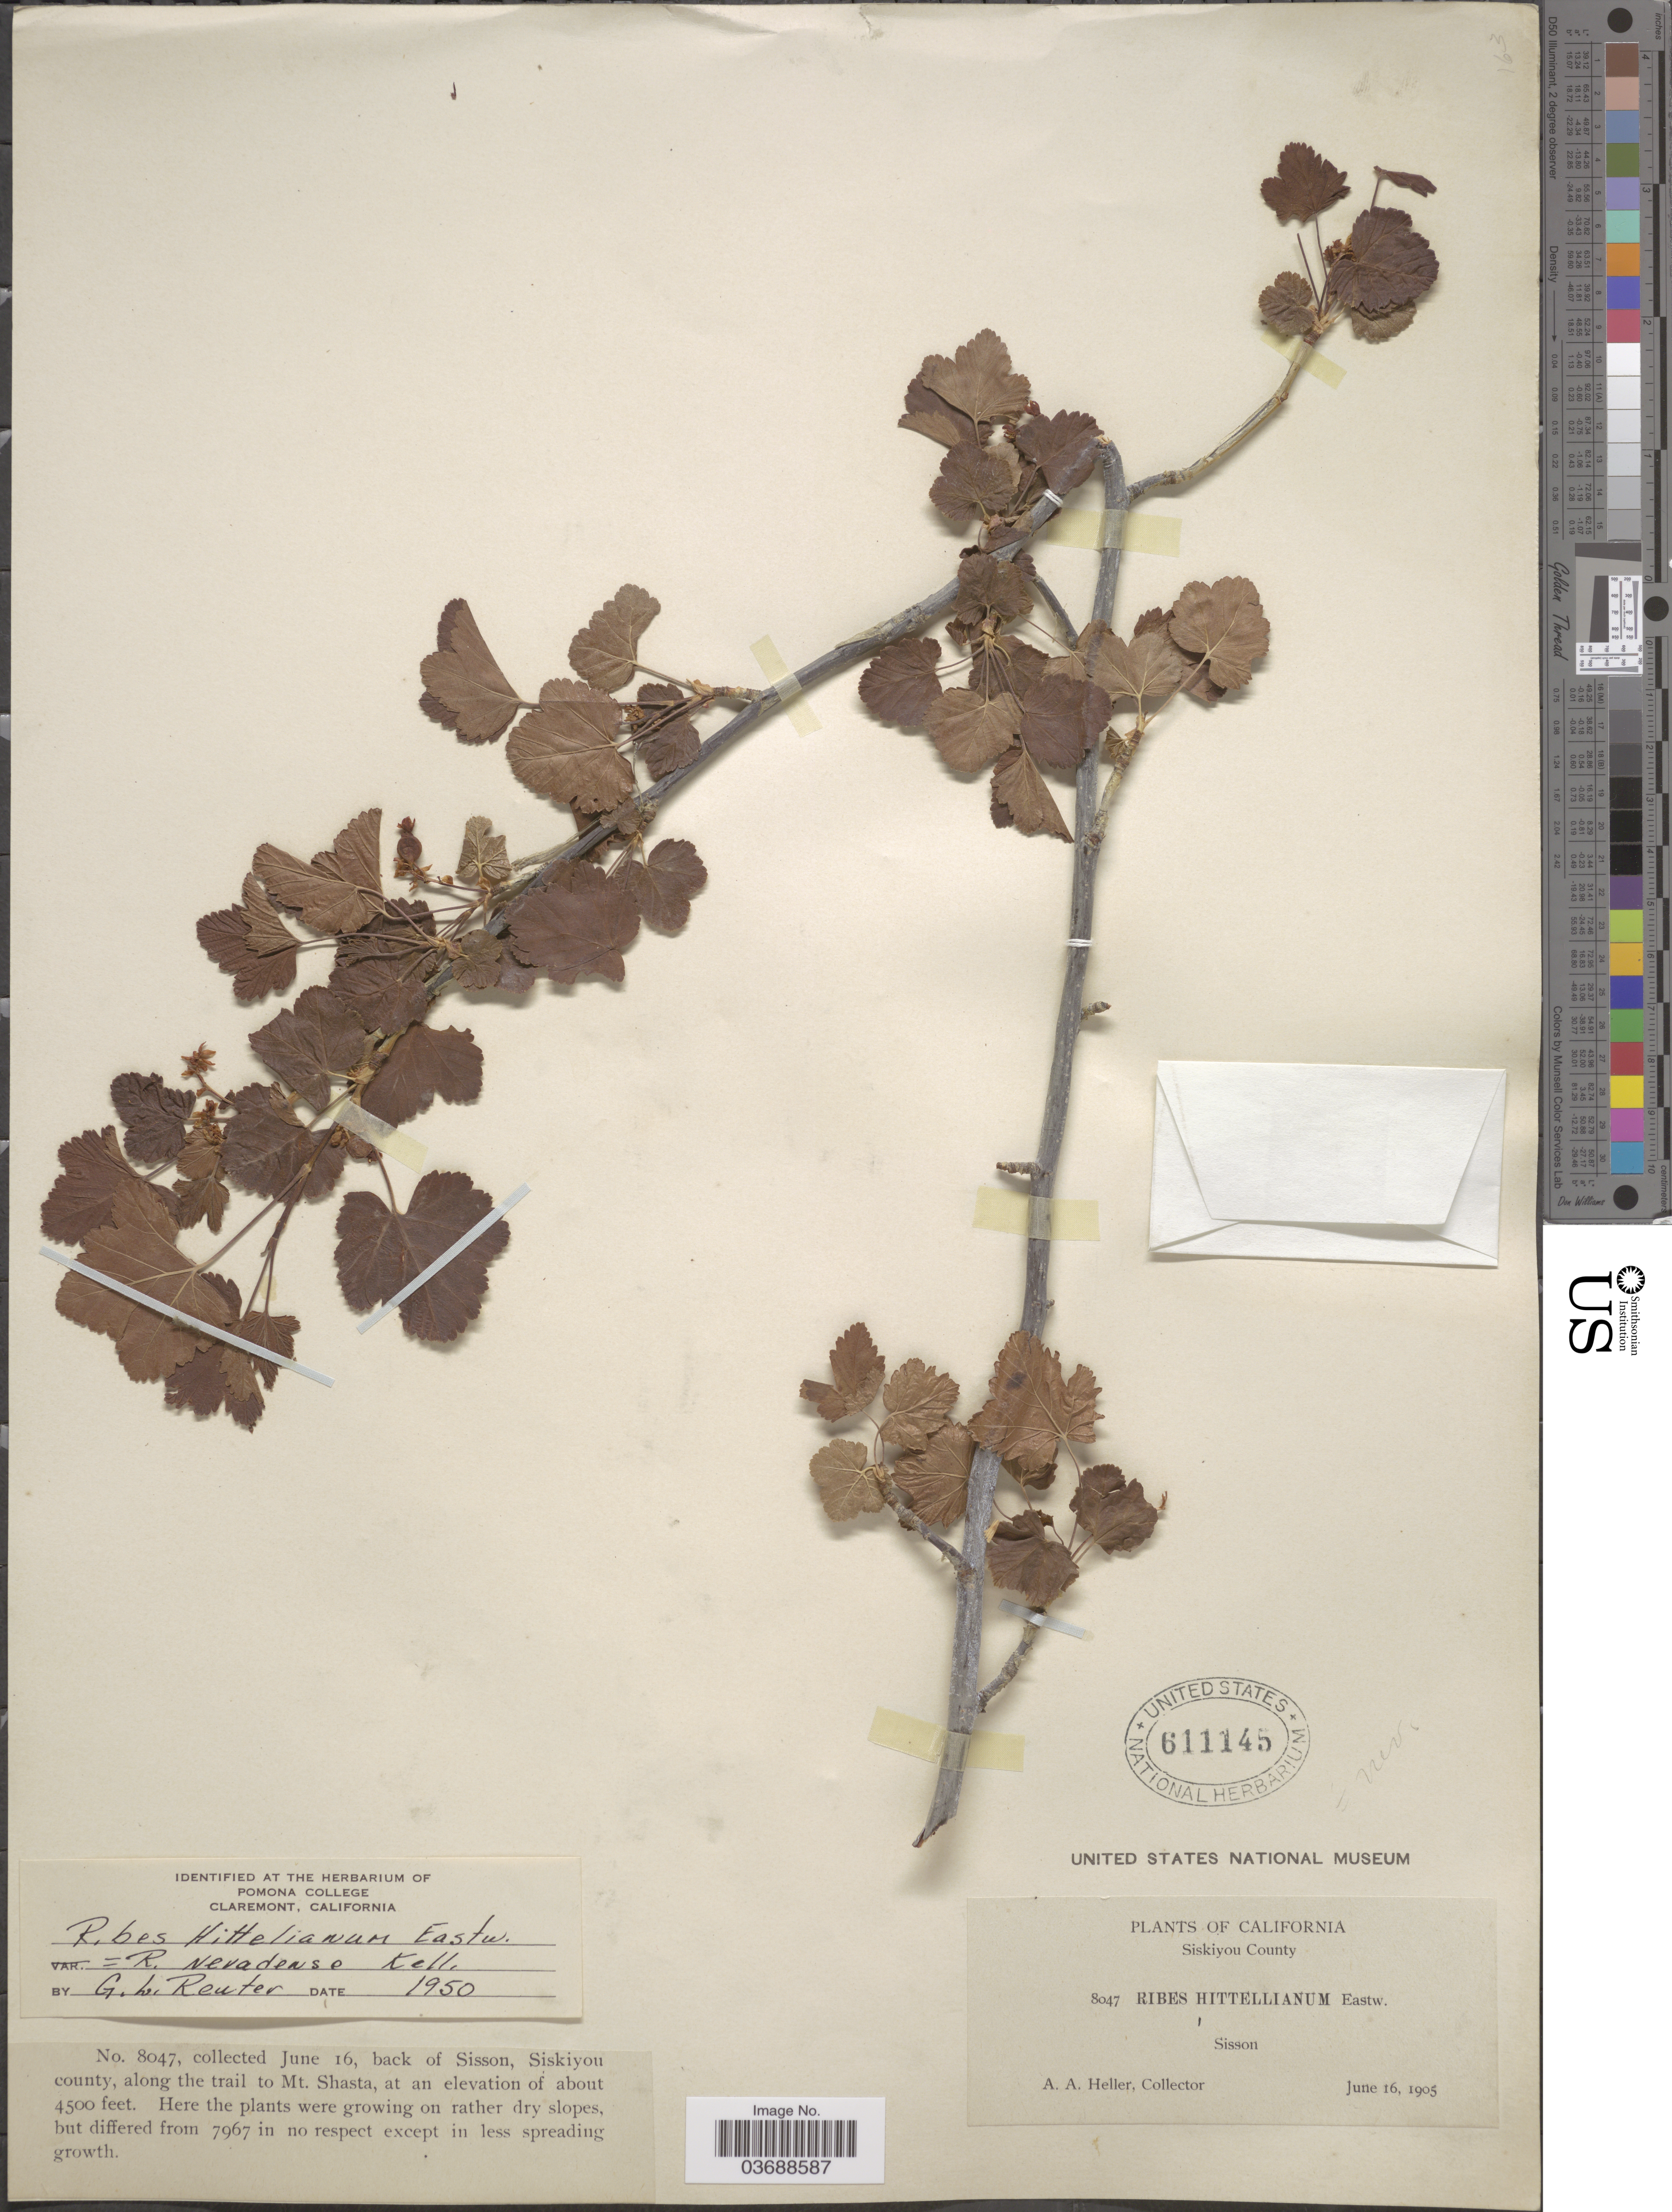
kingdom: Plantae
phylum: Tracheophyta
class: Magnoliopsida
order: Saxifragales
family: Grossulariaceae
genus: Ribes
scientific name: Ribes nevadense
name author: Kellogg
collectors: A. A. Heller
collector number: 8047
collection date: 1905-06-16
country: United States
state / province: California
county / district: Siskiyou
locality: Back of Sisson, Siskiyou county, along the trail to Mt. Shasta.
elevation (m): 1372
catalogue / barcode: US 611145